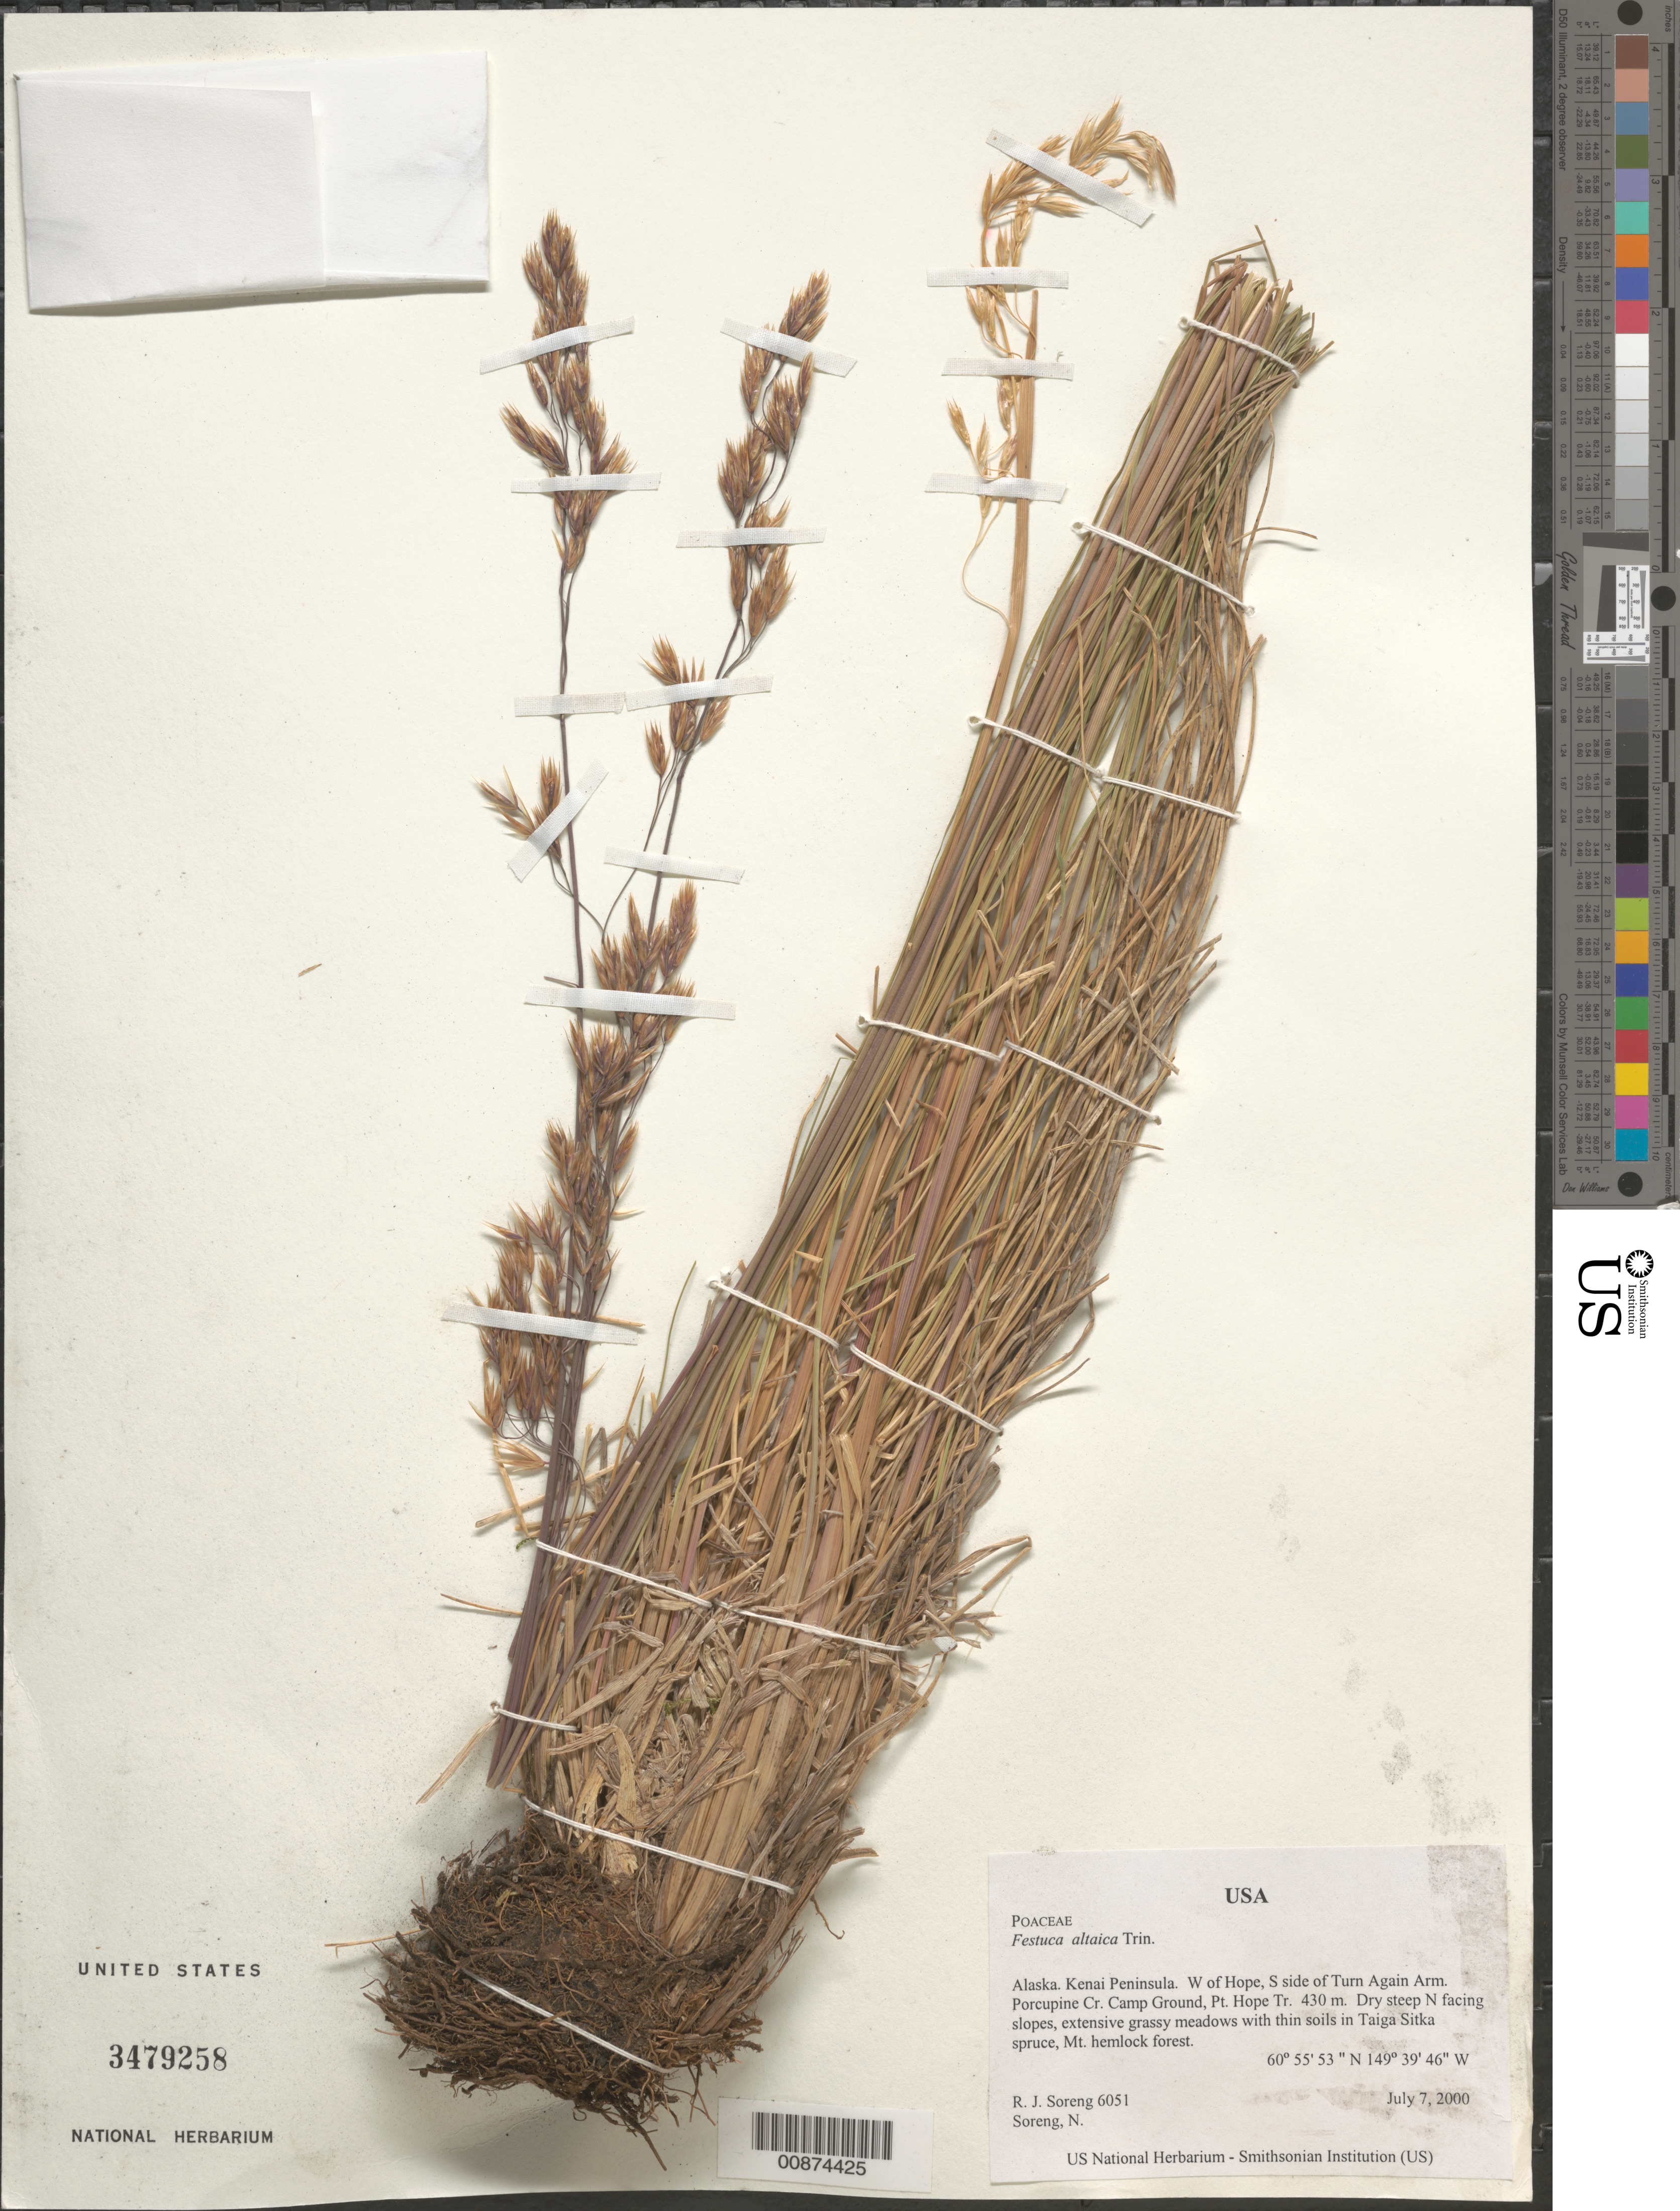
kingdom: Plantae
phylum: Tracheophyta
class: Liliopsida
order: Poales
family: Poaceae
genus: Hesperochloa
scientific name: Hesperochloa altaica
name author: (Trin.) P.M. Peterson et al.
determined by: Soreng, Robert J., Research Associate (BOT), Smithsonian Institution - National Museum of Natural History (UNITED STATES)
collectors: R. J. Soreng & N. L. Soreng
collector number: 6051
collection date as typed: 07 Jul 2000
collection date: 2000-07-07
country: United States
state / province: Alaska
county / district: Kenai Peninsula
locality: W of Hope, S side of Turn Again Arm. Porcupine Cr. Camp Ground, Pt. Hope Tr.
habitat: Dry steep N facing slopes, extensive grassy meadows with thin soils in Taiga Sitka spruce, Mt. hemlock forest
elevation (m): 430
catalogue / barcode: US 3479258